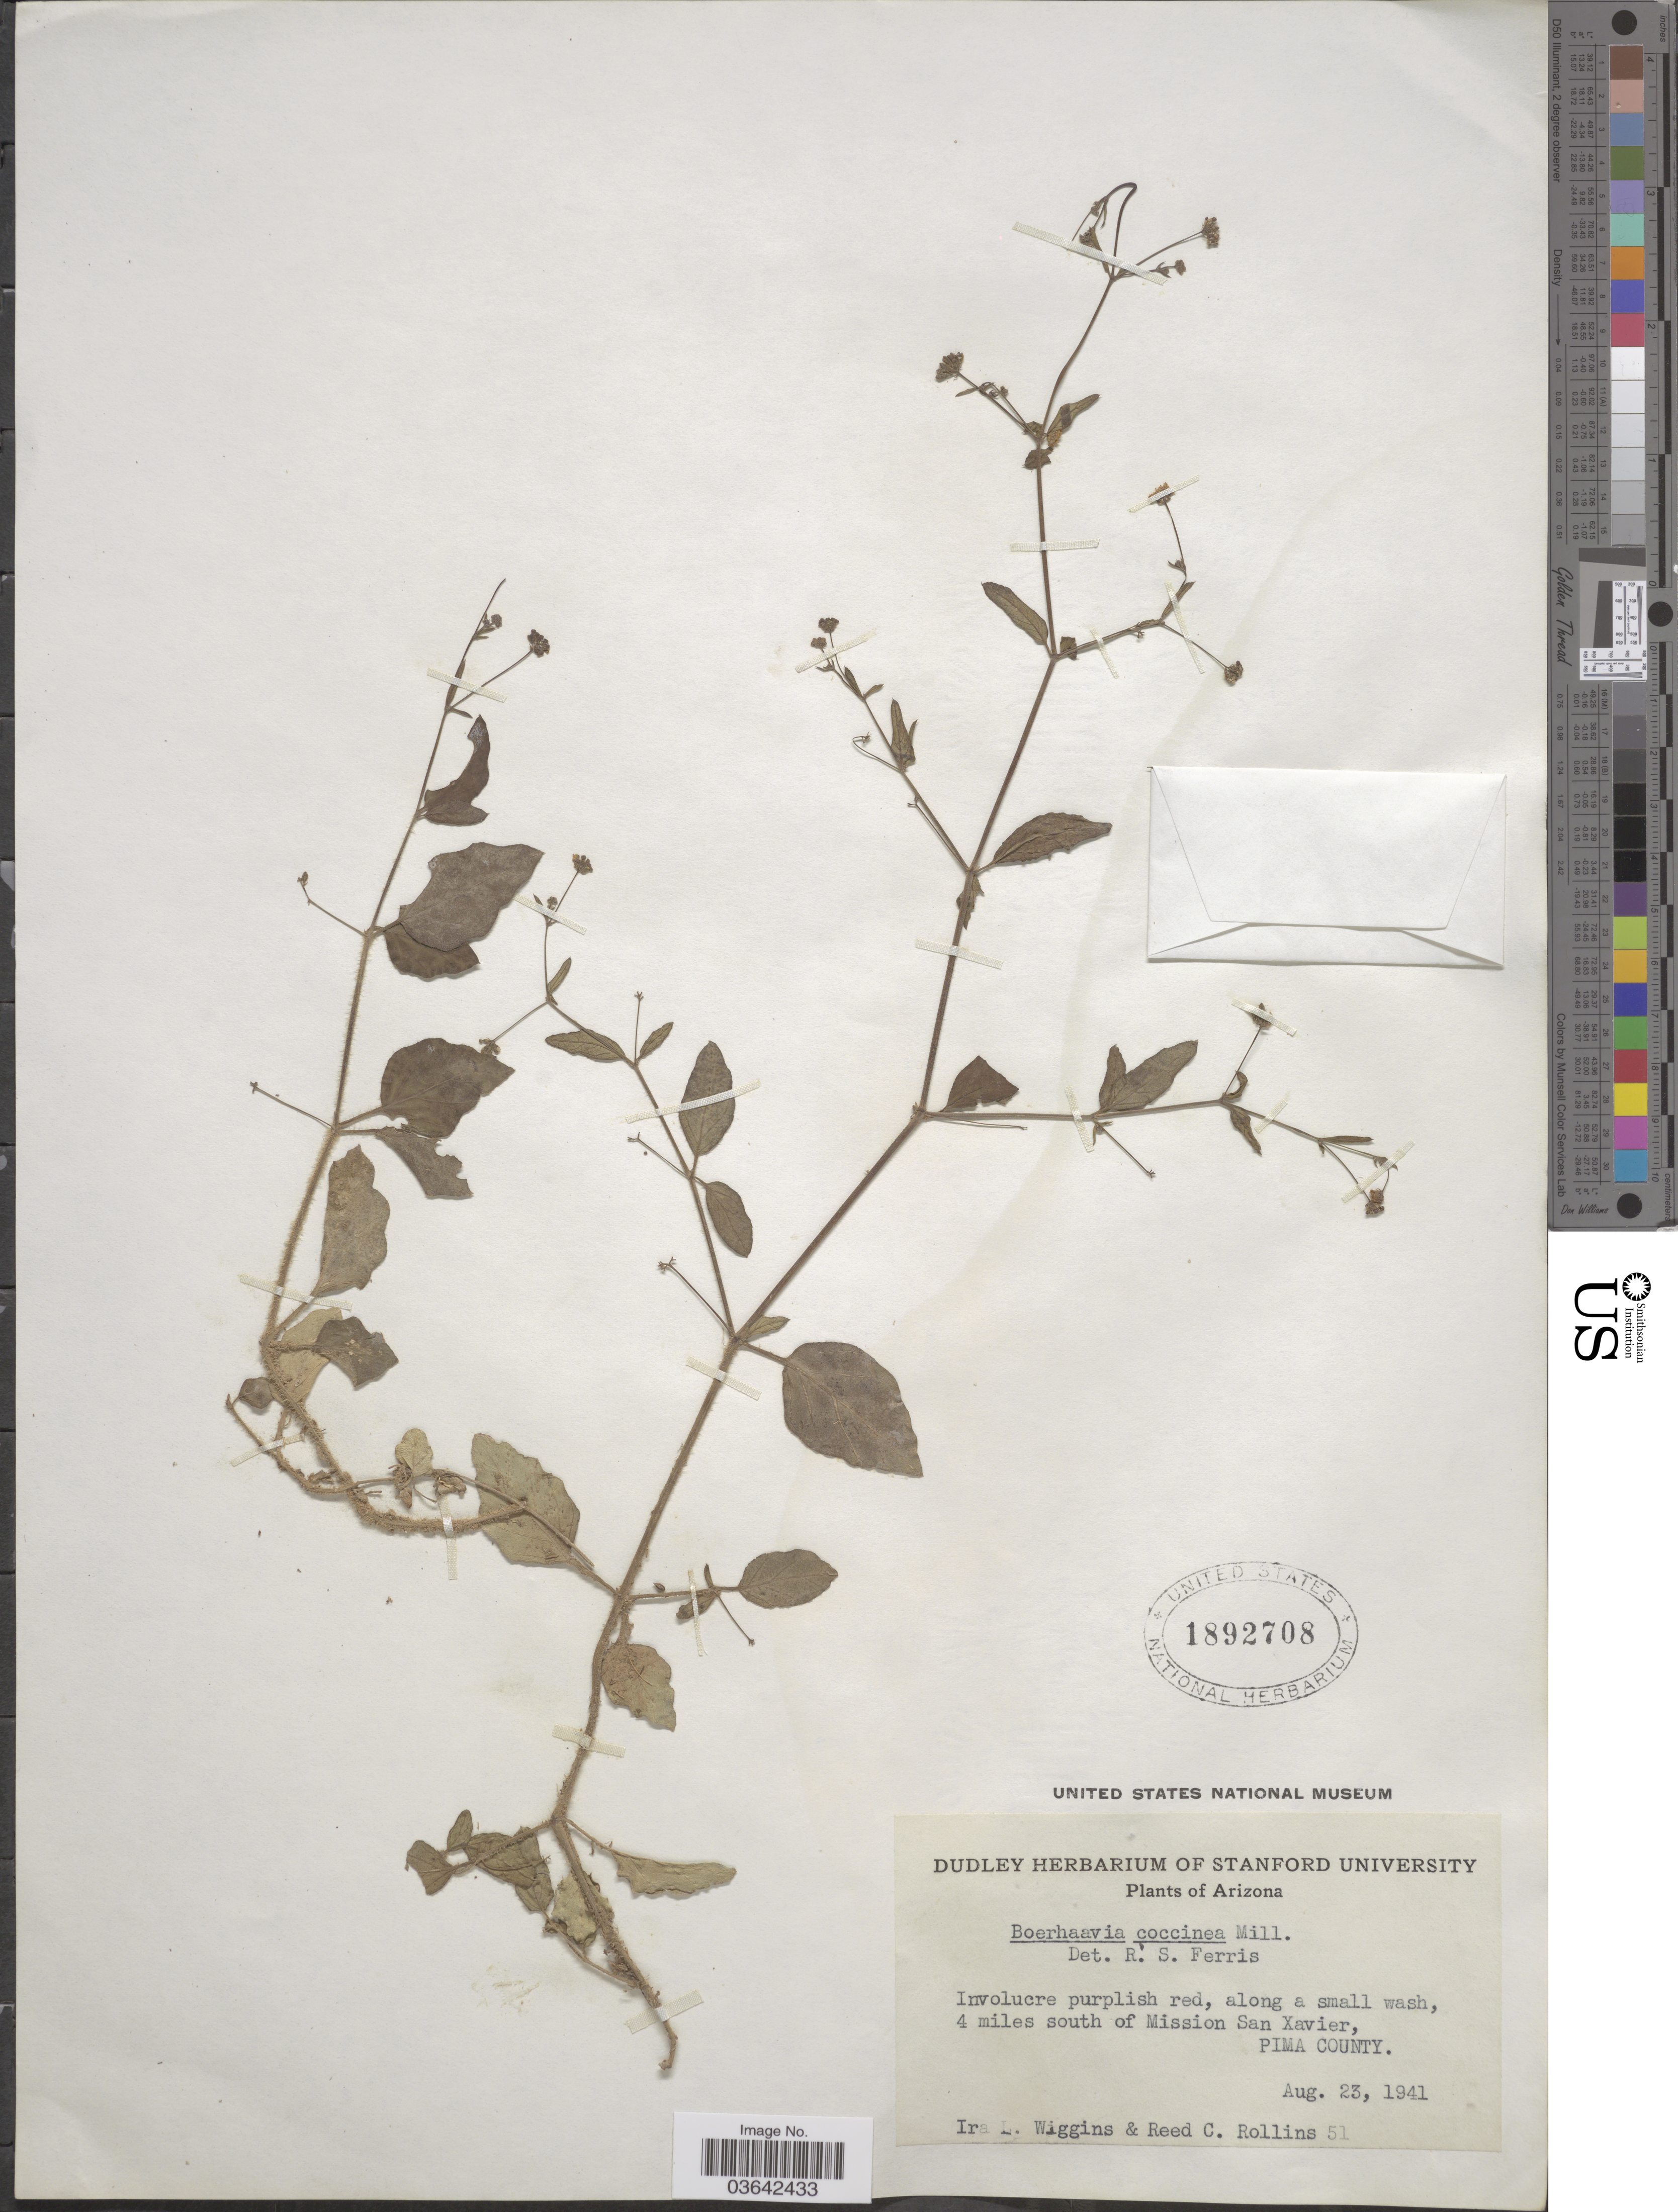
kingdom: Plantae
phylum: Tracheophyta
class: Magnoliopsida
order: Caryophyllales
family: Nyctaginaceae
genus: Boerhavia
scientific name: Boerhavia coccinea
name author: Mill.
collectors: I. L. Wiggins & R. C. Rollins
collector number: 51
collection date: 1941-08-23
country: United States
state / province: Arizona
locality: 4 miles south of Mission San Xavier, Pima County.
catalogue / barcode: US 1892708